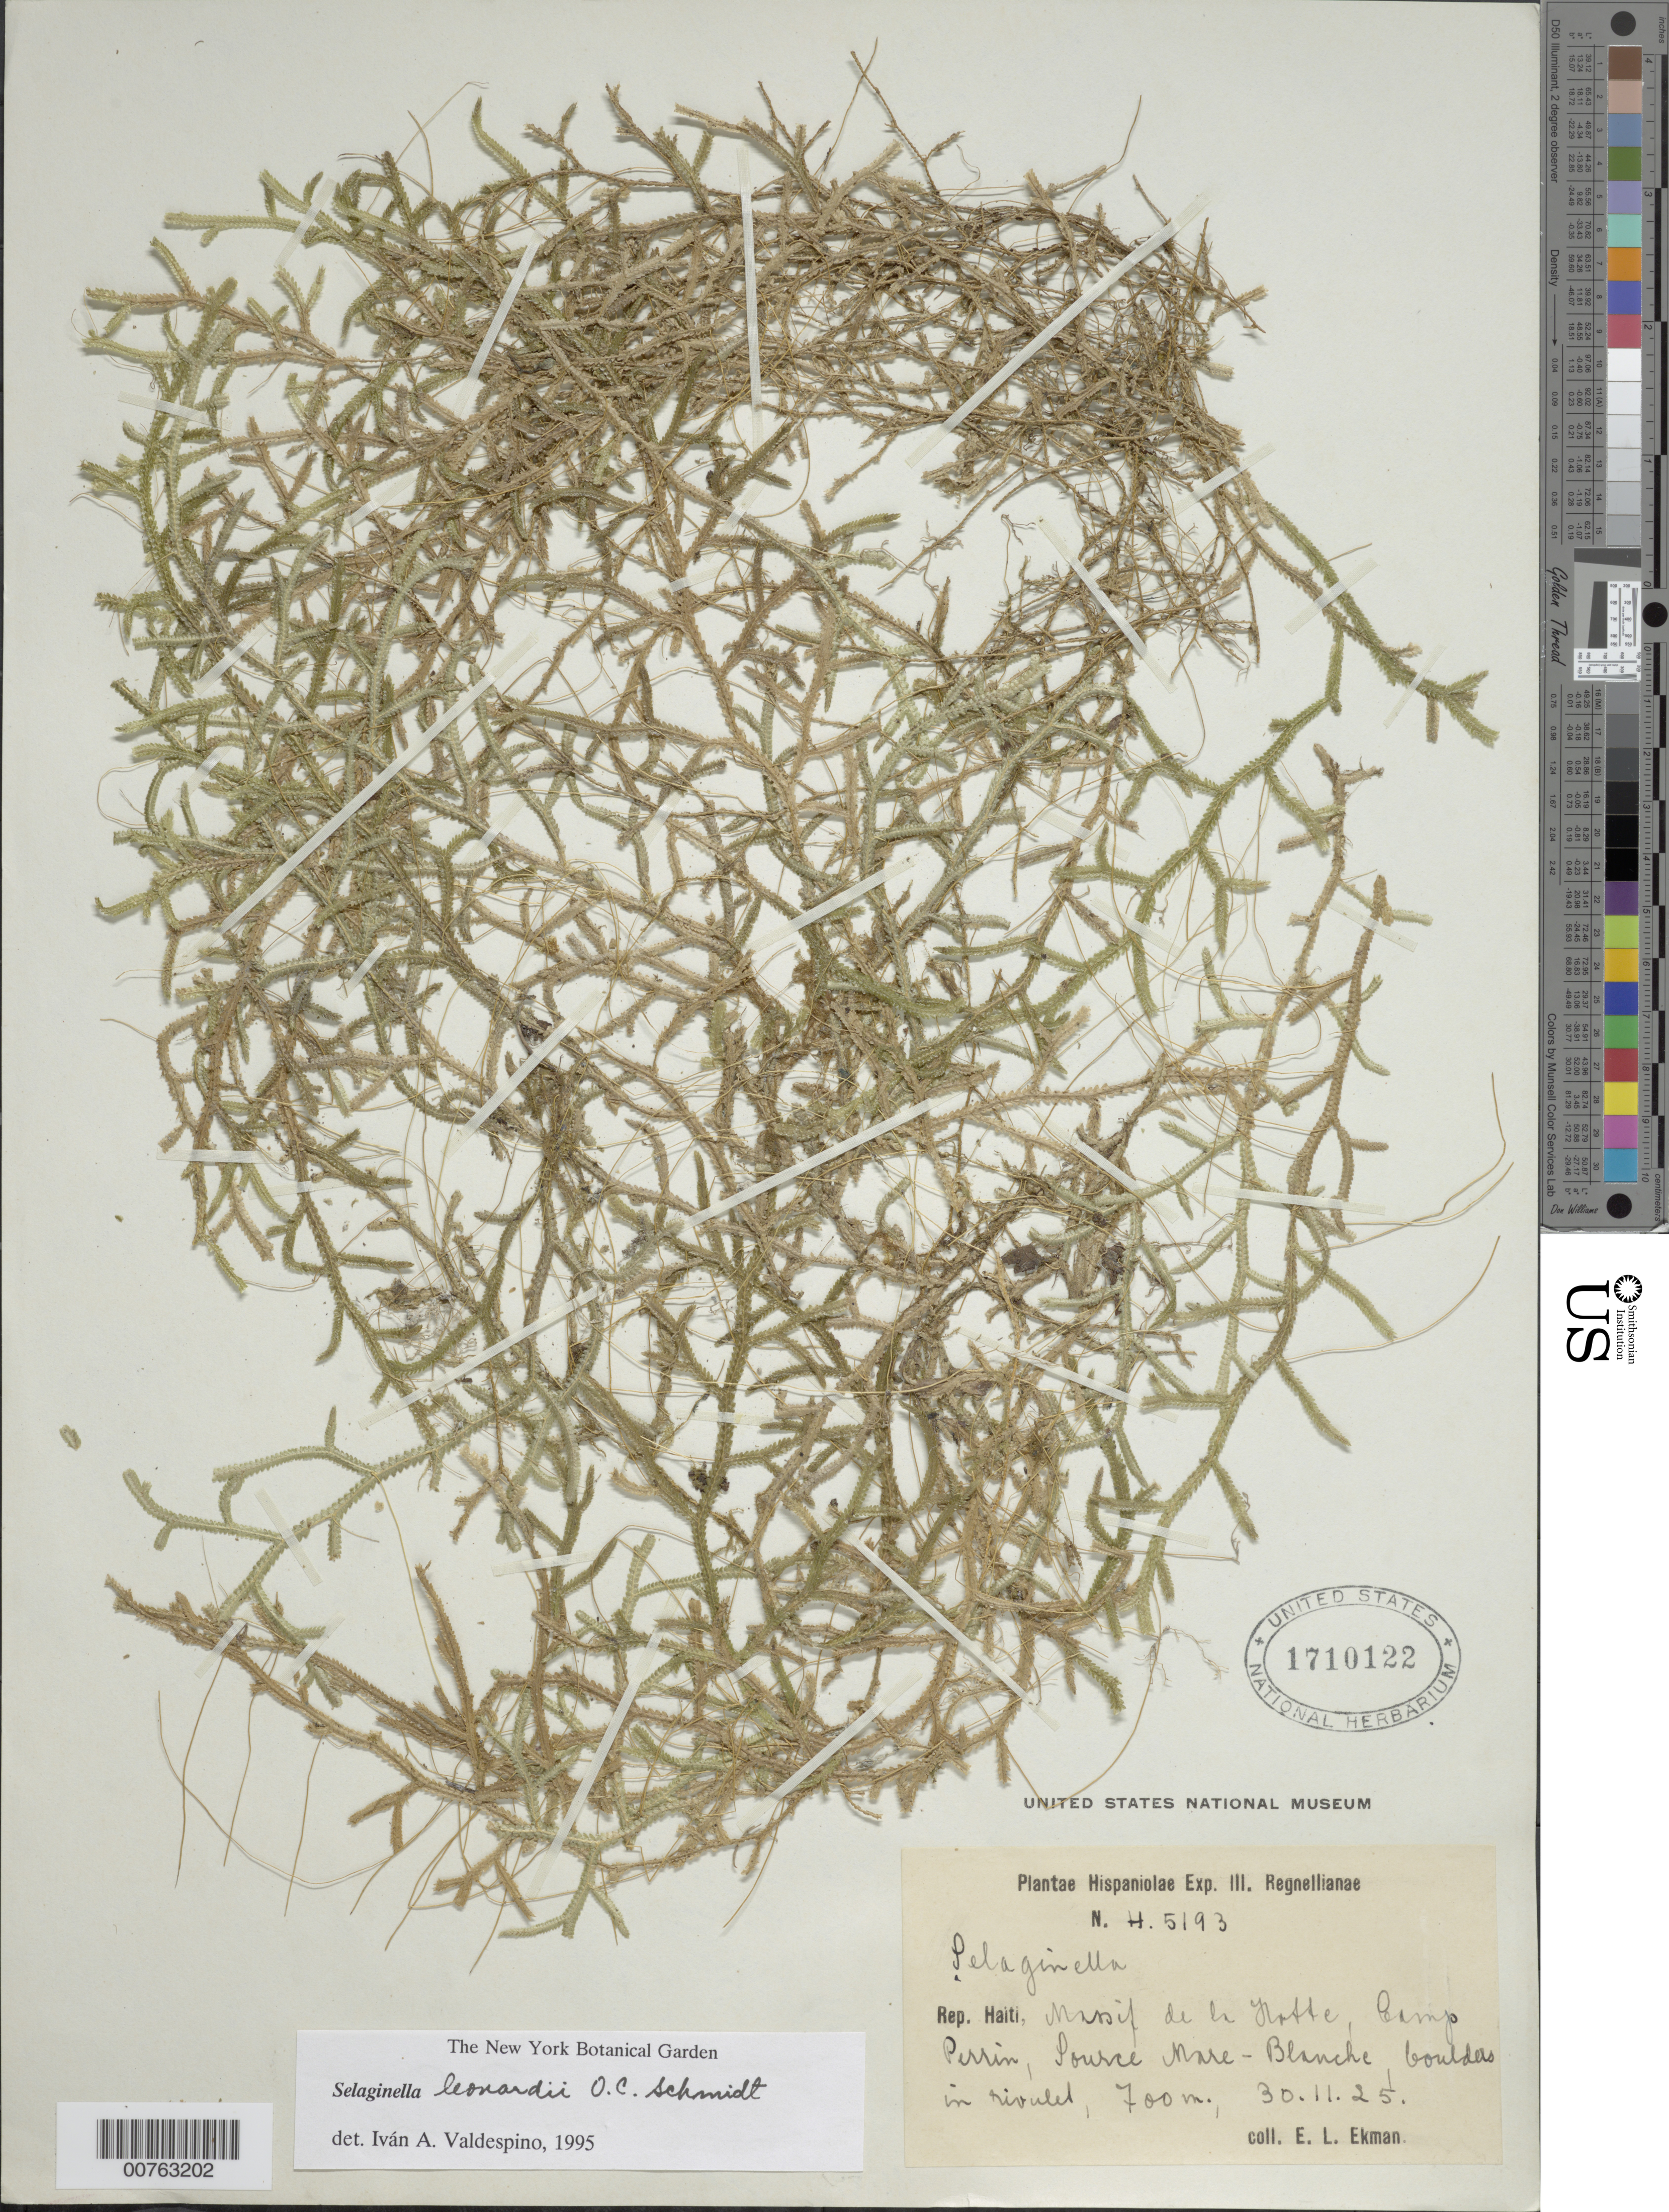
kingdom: Plantae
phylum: Tracheophyta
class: Lycopodiopsida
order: Selaginellales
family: Selaginellaceae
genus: Selaginella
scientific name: Selaginella leonardii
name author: O.C. Schmidt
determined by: Valdespino, I. A., (PMA), Universidad de Panama (PANAMA)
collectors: E. L. Ekman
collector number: H 5193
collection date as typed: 30 Nov 1925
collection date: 1925-11-30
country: Haiti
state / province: Sud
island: Hispaniola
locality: Massif de la Hotte. Camjo Perrin, Source Mare Blanche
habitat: Boulders in rivelet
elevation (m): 700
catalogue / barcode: US 1710122